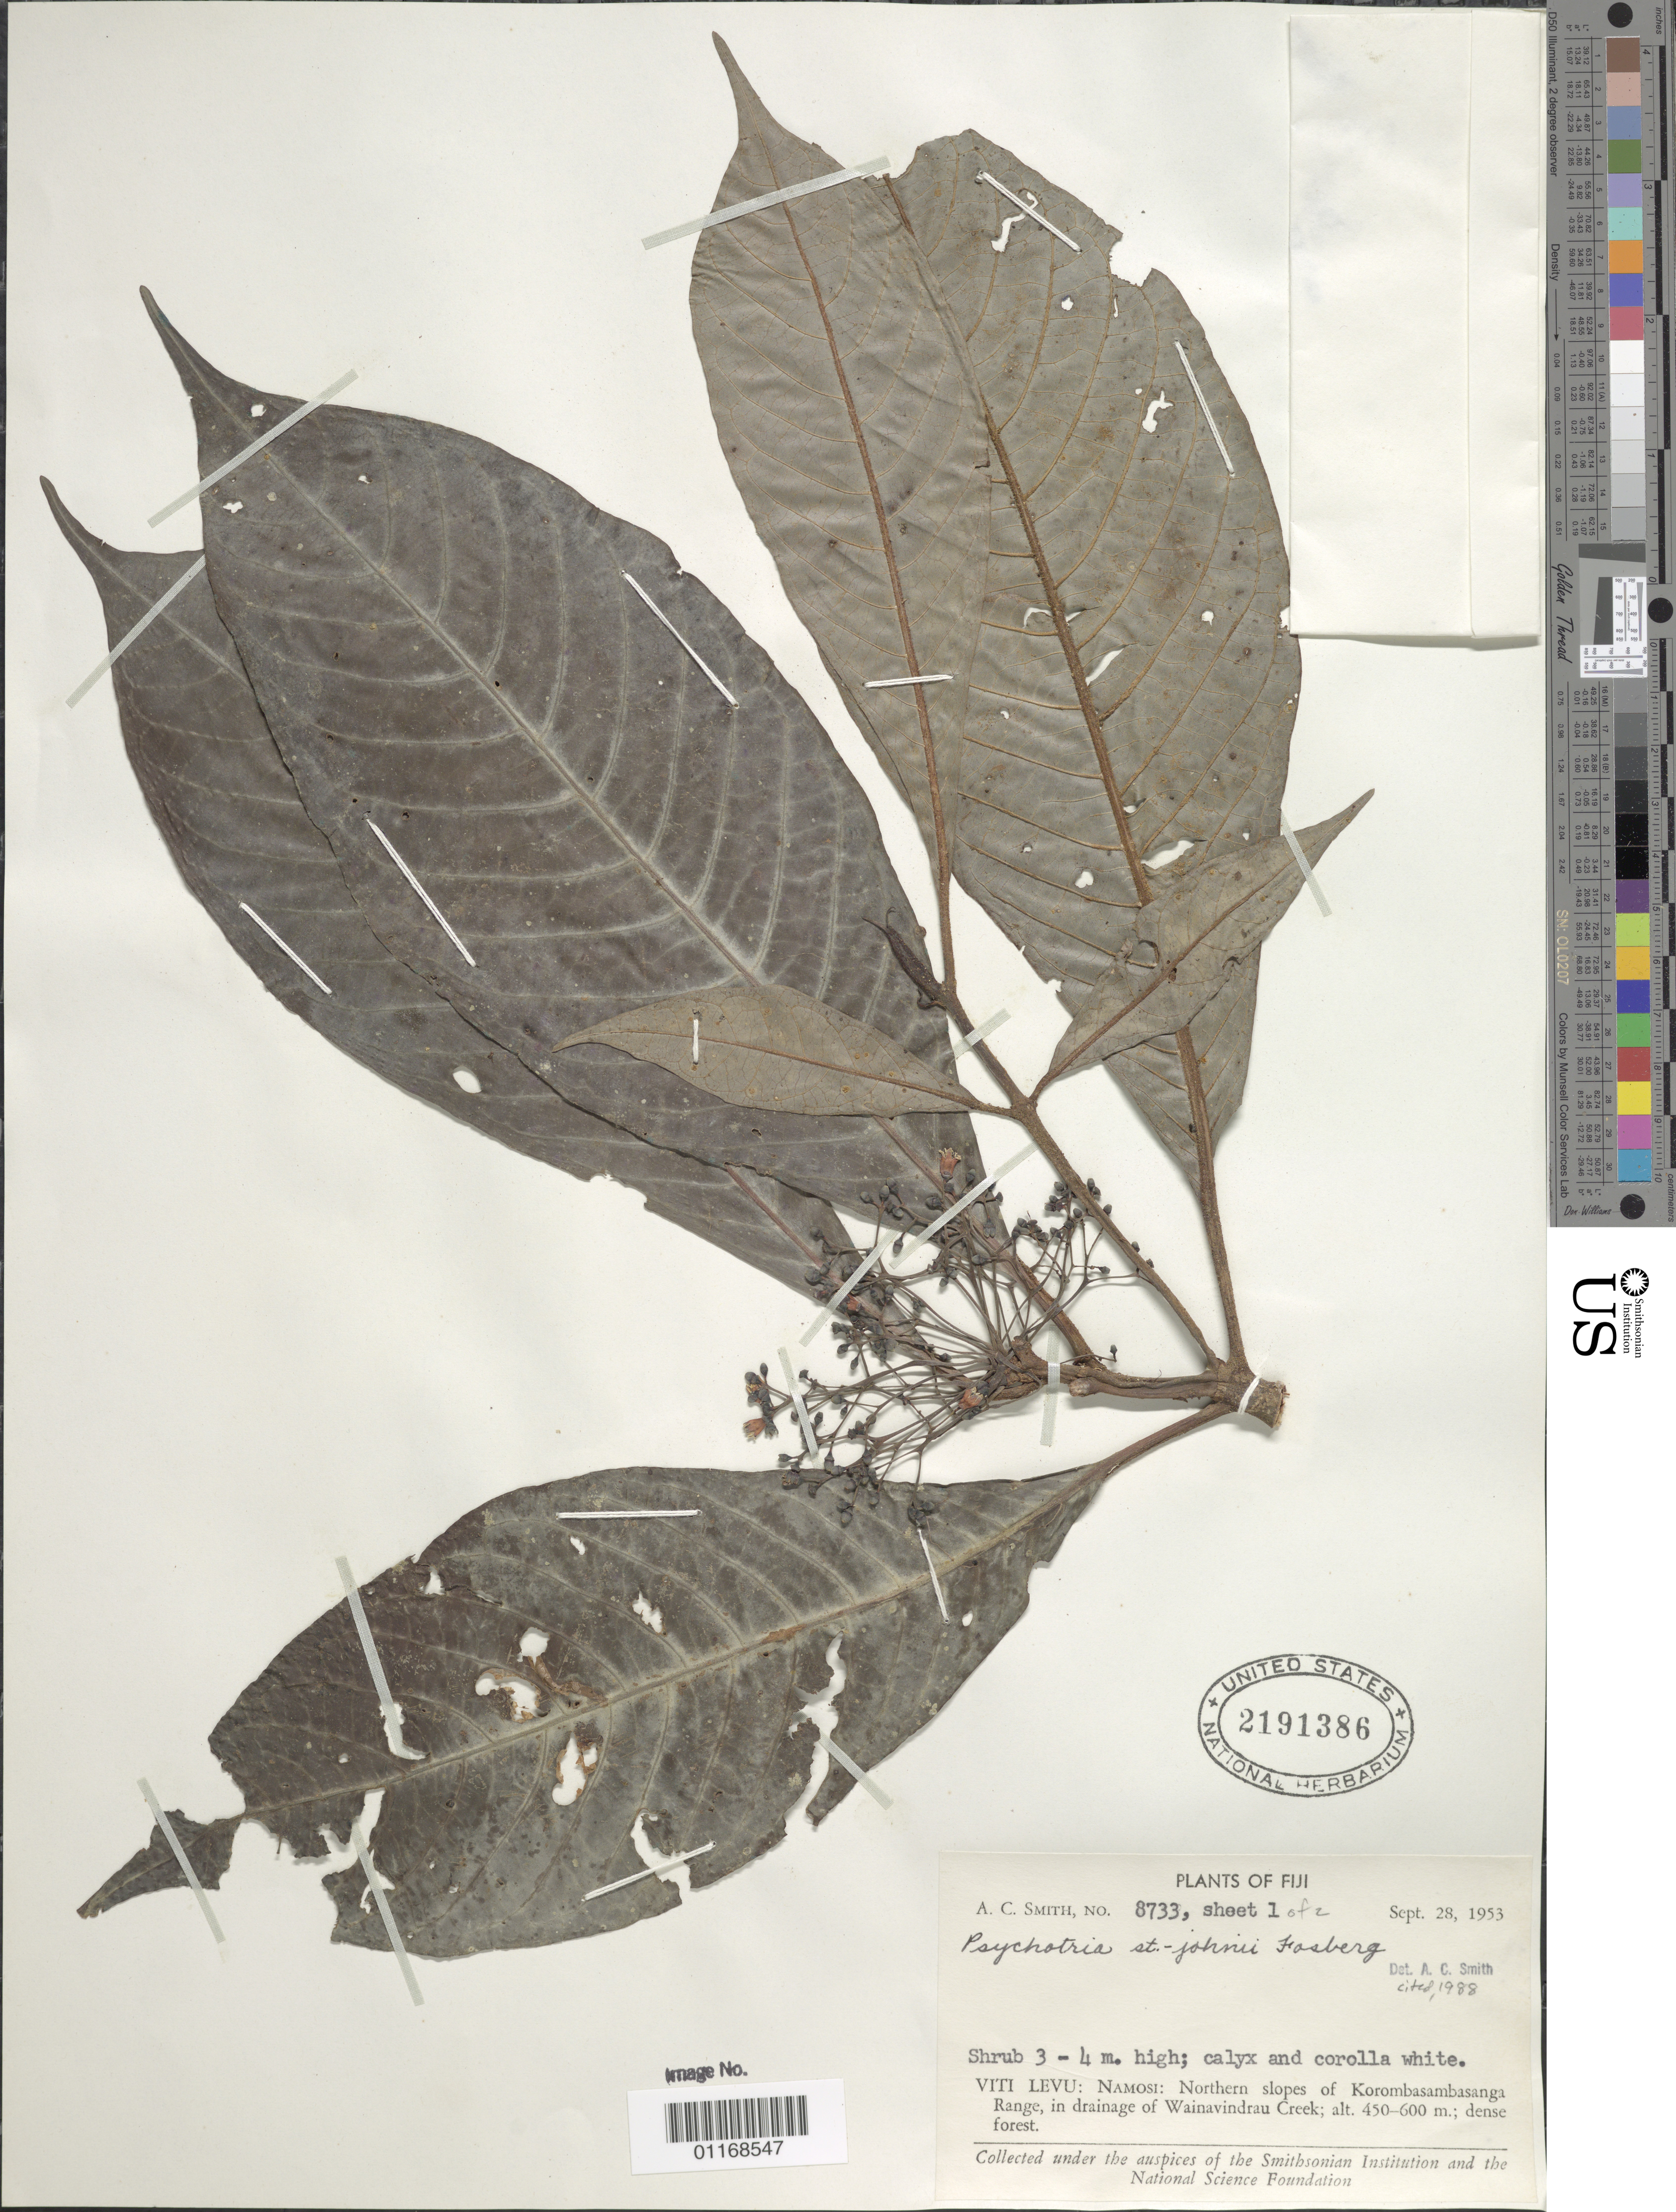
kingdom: Plantae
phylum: Tracheophyta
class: Magnoliopsida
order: Gentianales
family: Rubiaceae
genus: Psychotria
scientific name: Psychotria st.-johnii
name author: Fosberg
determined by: Smith, A. C.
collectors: A. C. Smith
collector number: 8733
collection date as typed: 28 Sep 1953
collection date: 1953-09-28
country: Fiji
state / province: Namosi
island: Viti Levu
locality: Namosi, northern slopes of korombasambasanga range, in drainage of wainavindrau creek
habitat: Dense forest.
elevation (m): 450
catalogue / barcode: US 2191386